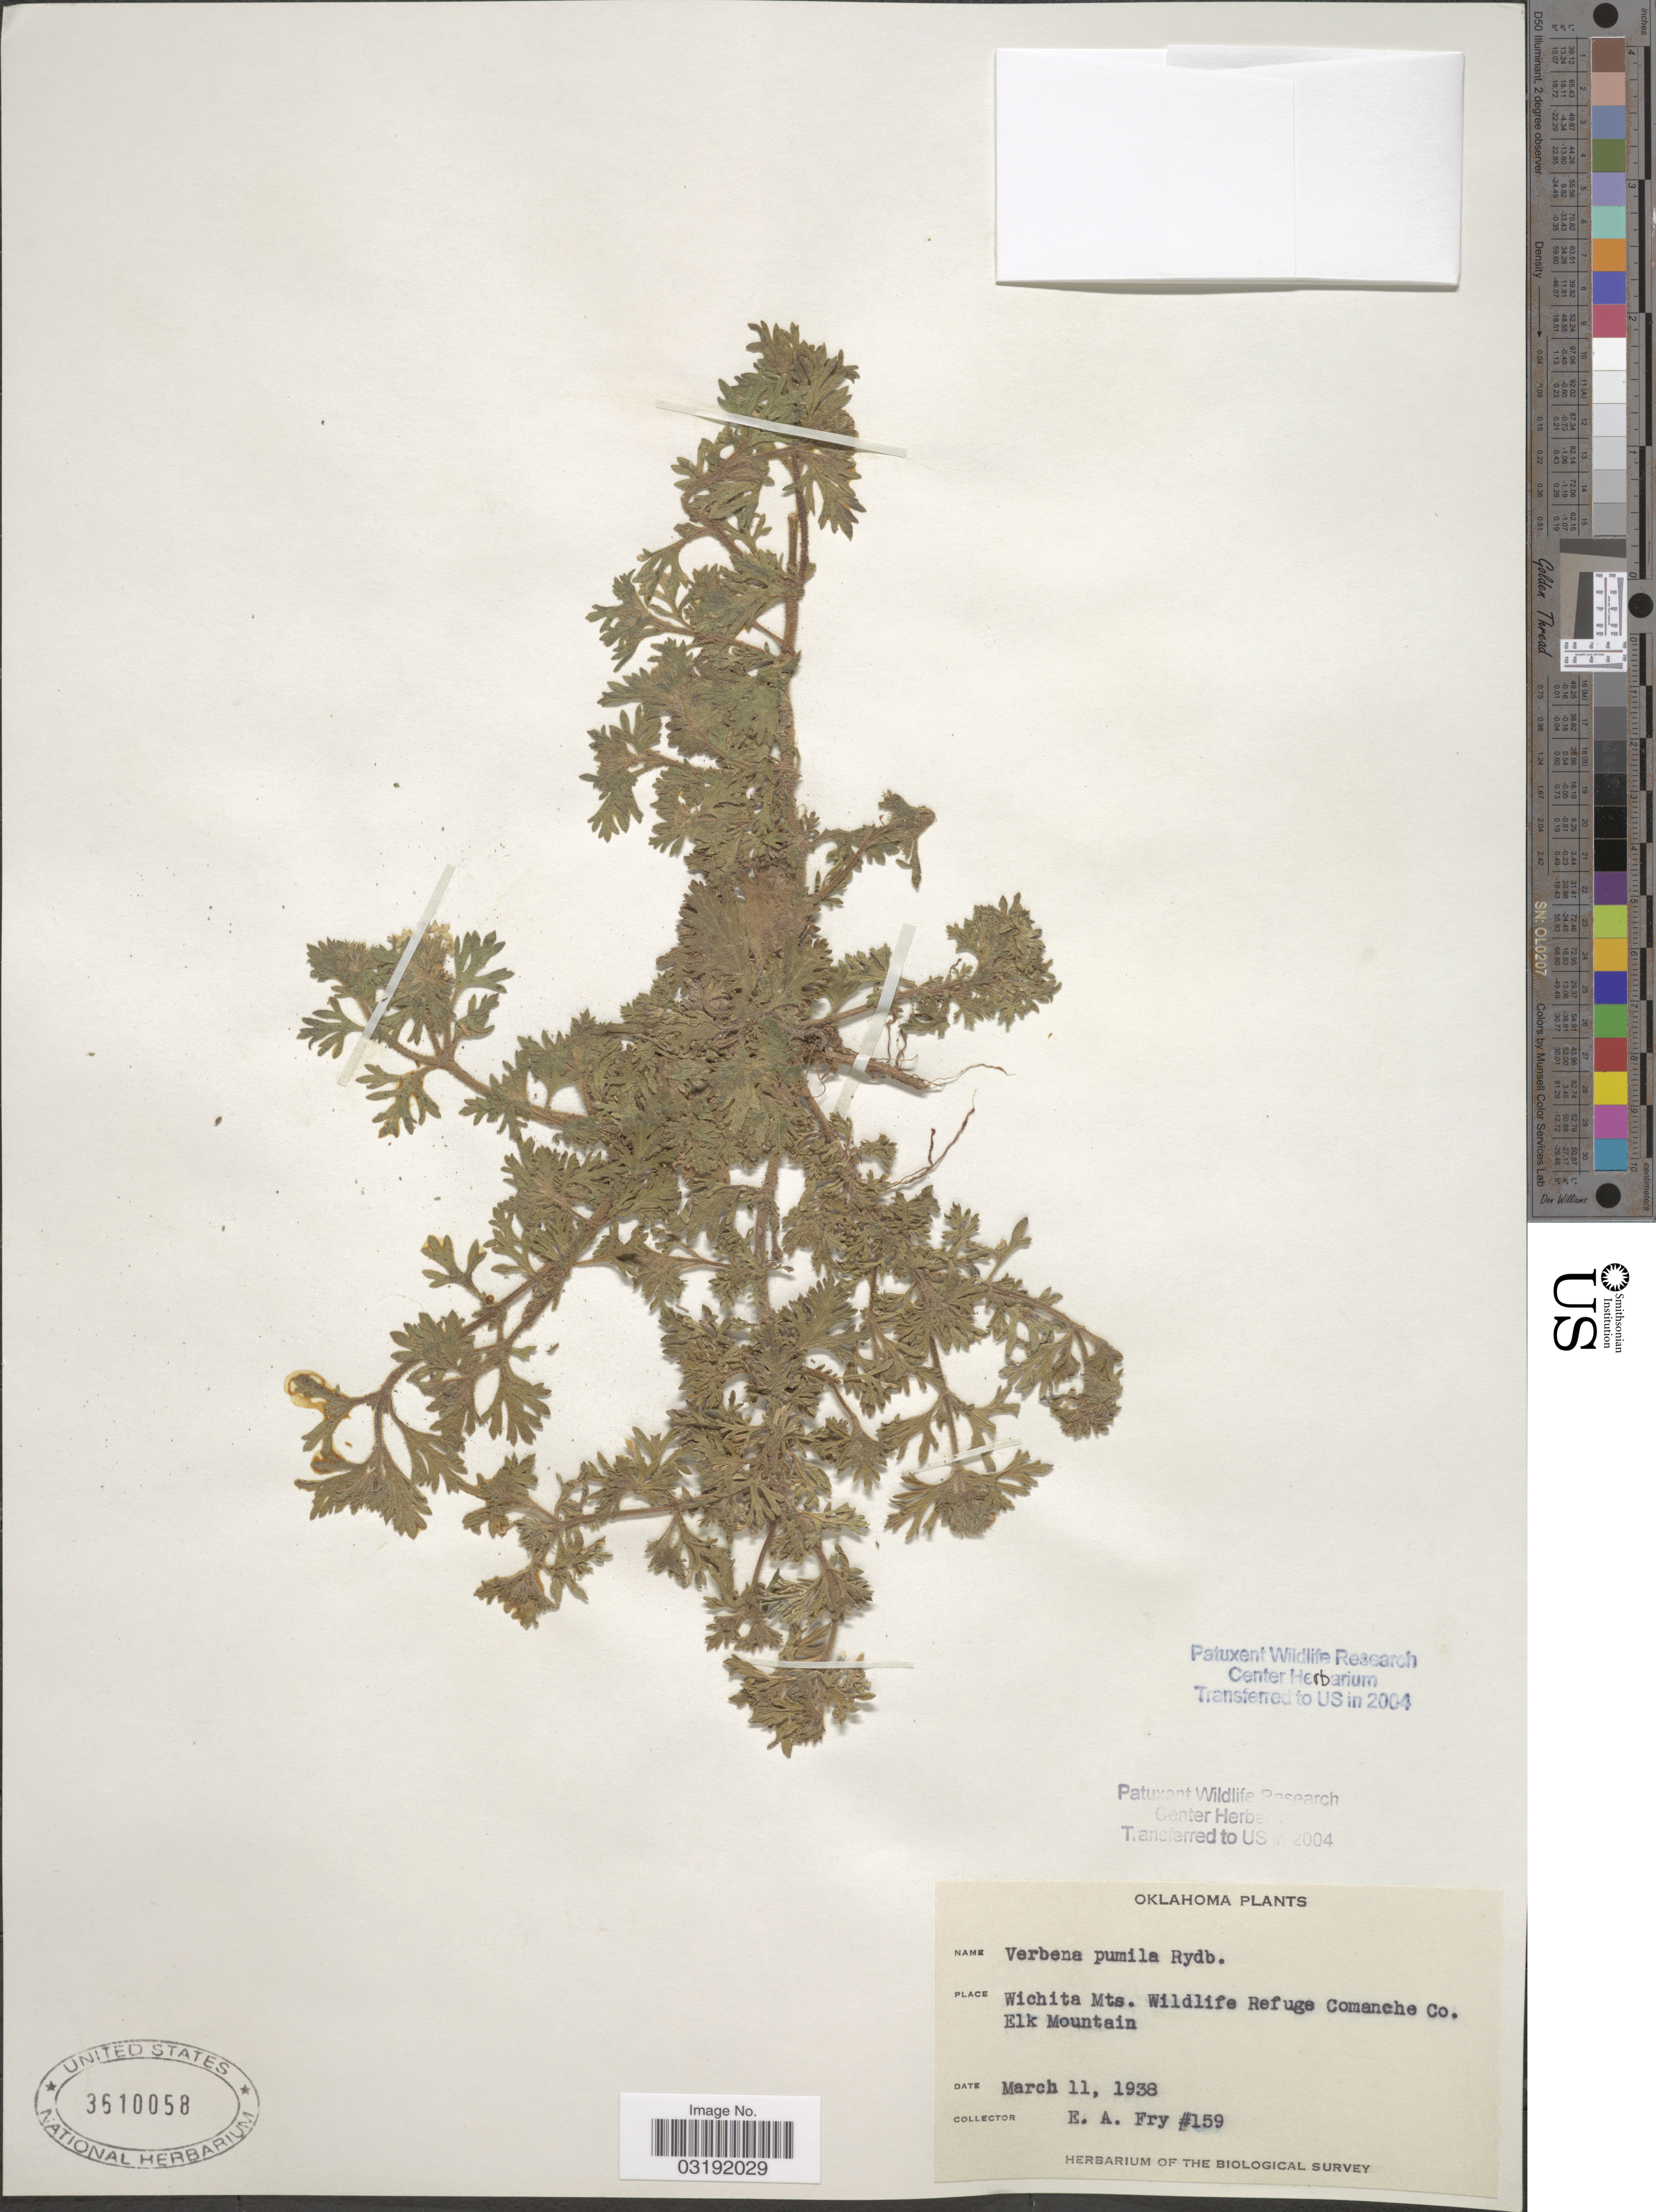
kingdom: Plantae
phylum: Tracheophyta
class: Magnoliopsida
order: Lamiales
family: Verbenaceae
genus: Verbena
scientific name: Verbena pumila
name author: Rydb.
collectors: E. Fry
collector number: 159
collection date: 1938-03-11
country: United States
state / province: Oklahoma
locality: Wichita Mts. Wildlife Refuge, Comanche County, Elk Mountain.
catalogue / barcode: US 3610058